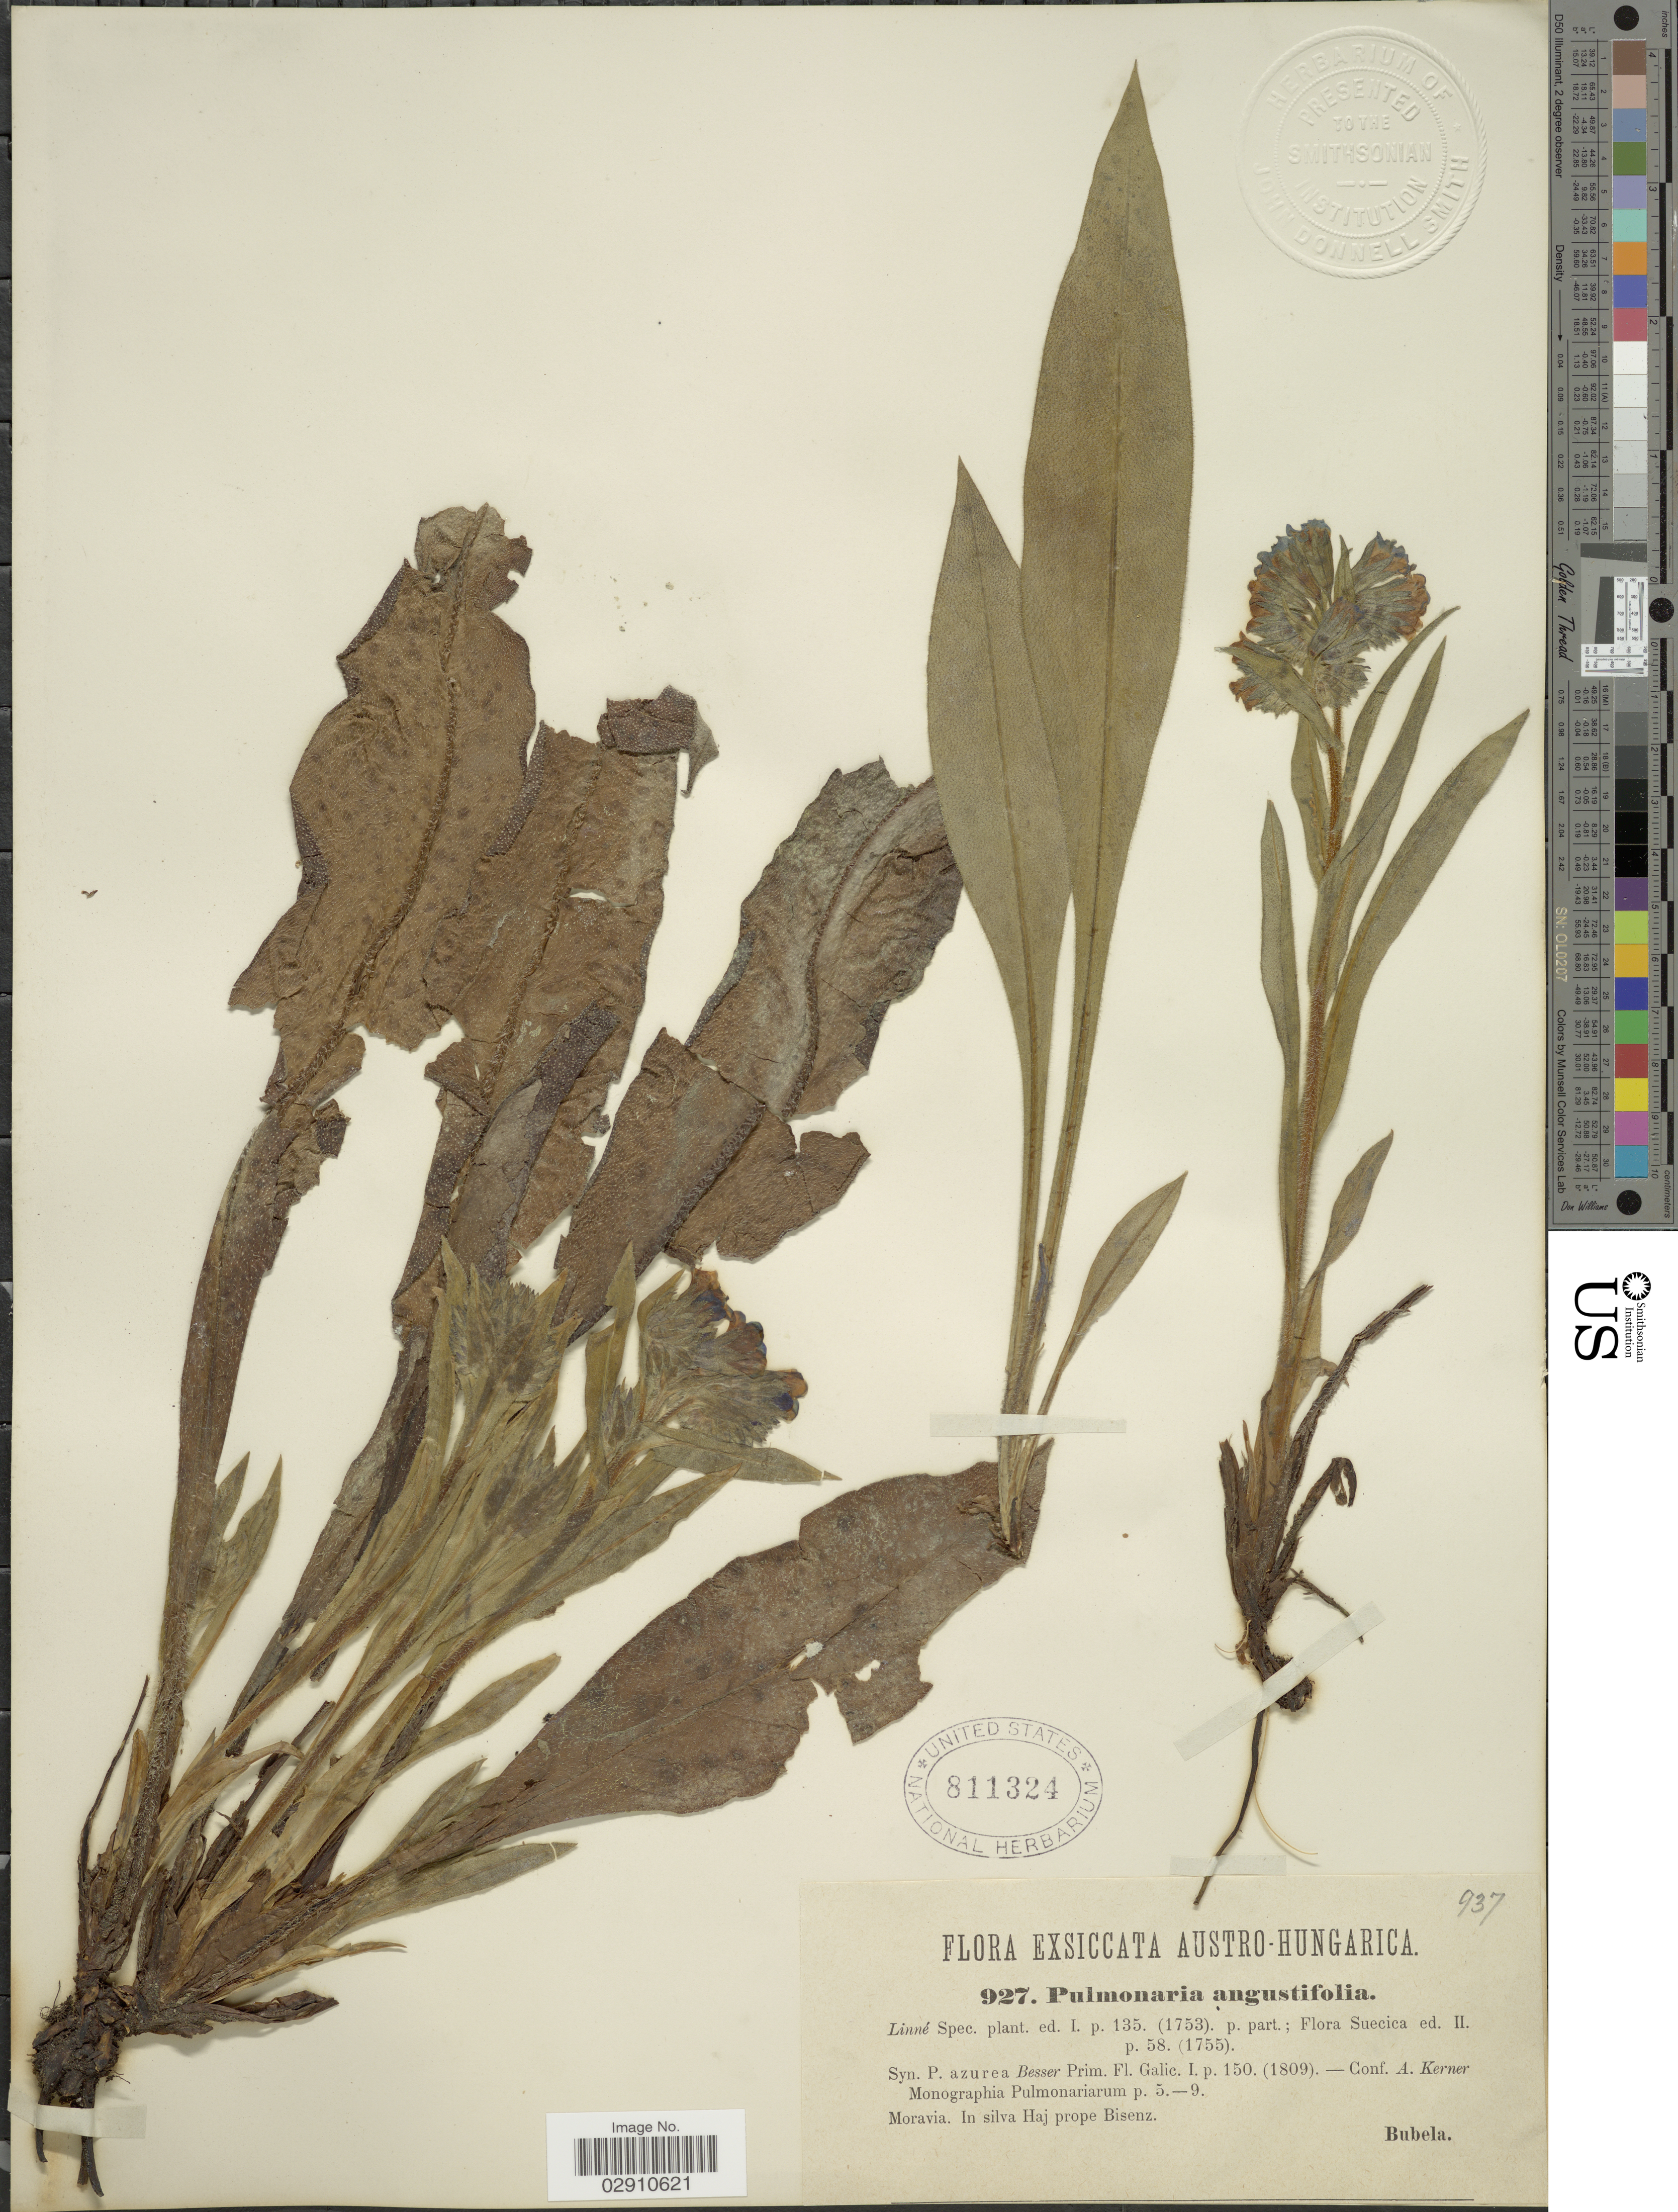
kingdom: Plantae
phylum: Tracheophyta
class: Magnoliopsida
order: Boraginales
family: Boraginaceae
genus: Pulmonaria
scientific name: Pulmonaria angustifolia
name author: L.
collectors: Bubela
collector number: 927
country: Hungary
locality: Moravia. In silva Haj prope Bisenz.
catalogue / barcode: US 811324